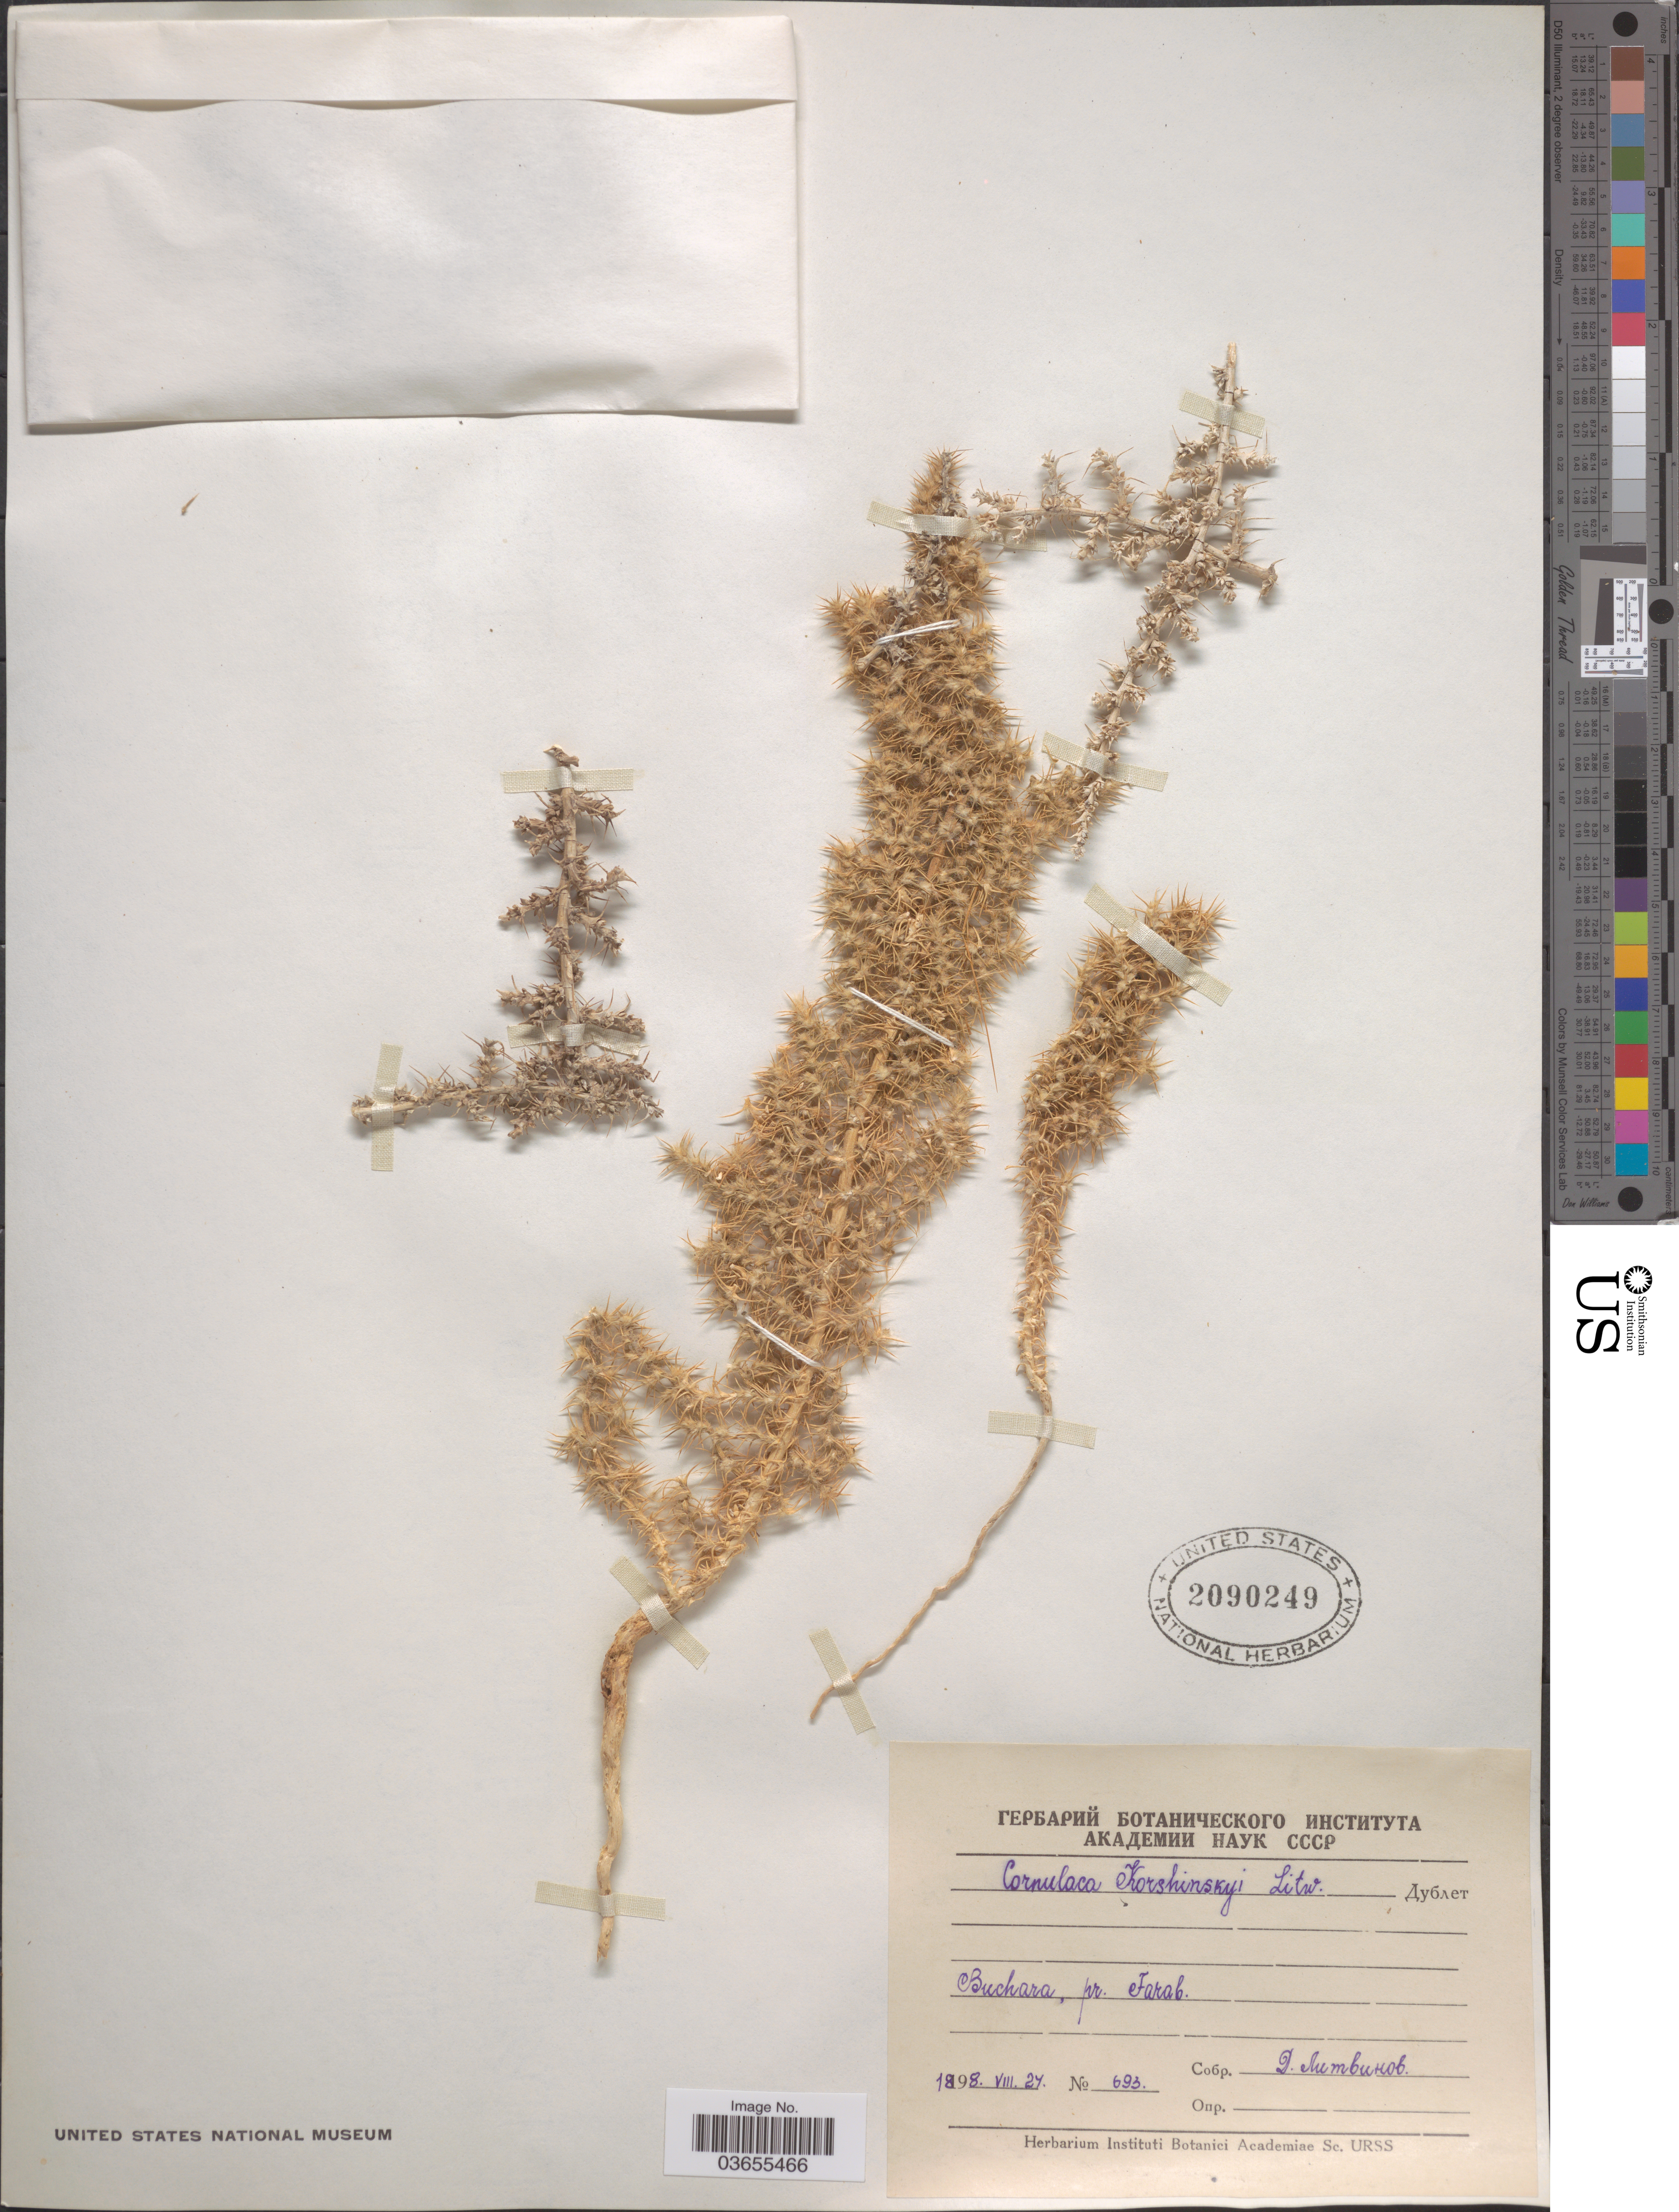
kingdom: Plantae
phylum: Tracheophyta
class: Magnoliopsida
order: Caryophyllales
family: Amaranthaceae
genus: Chenopodium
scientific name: Chenopodium korshinskyi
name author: Litv.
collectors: D. Litvinov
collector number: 693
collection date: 1898-08-27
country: Uzbekistan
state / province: Buxoro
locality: Farab.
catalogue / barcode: US 2090249